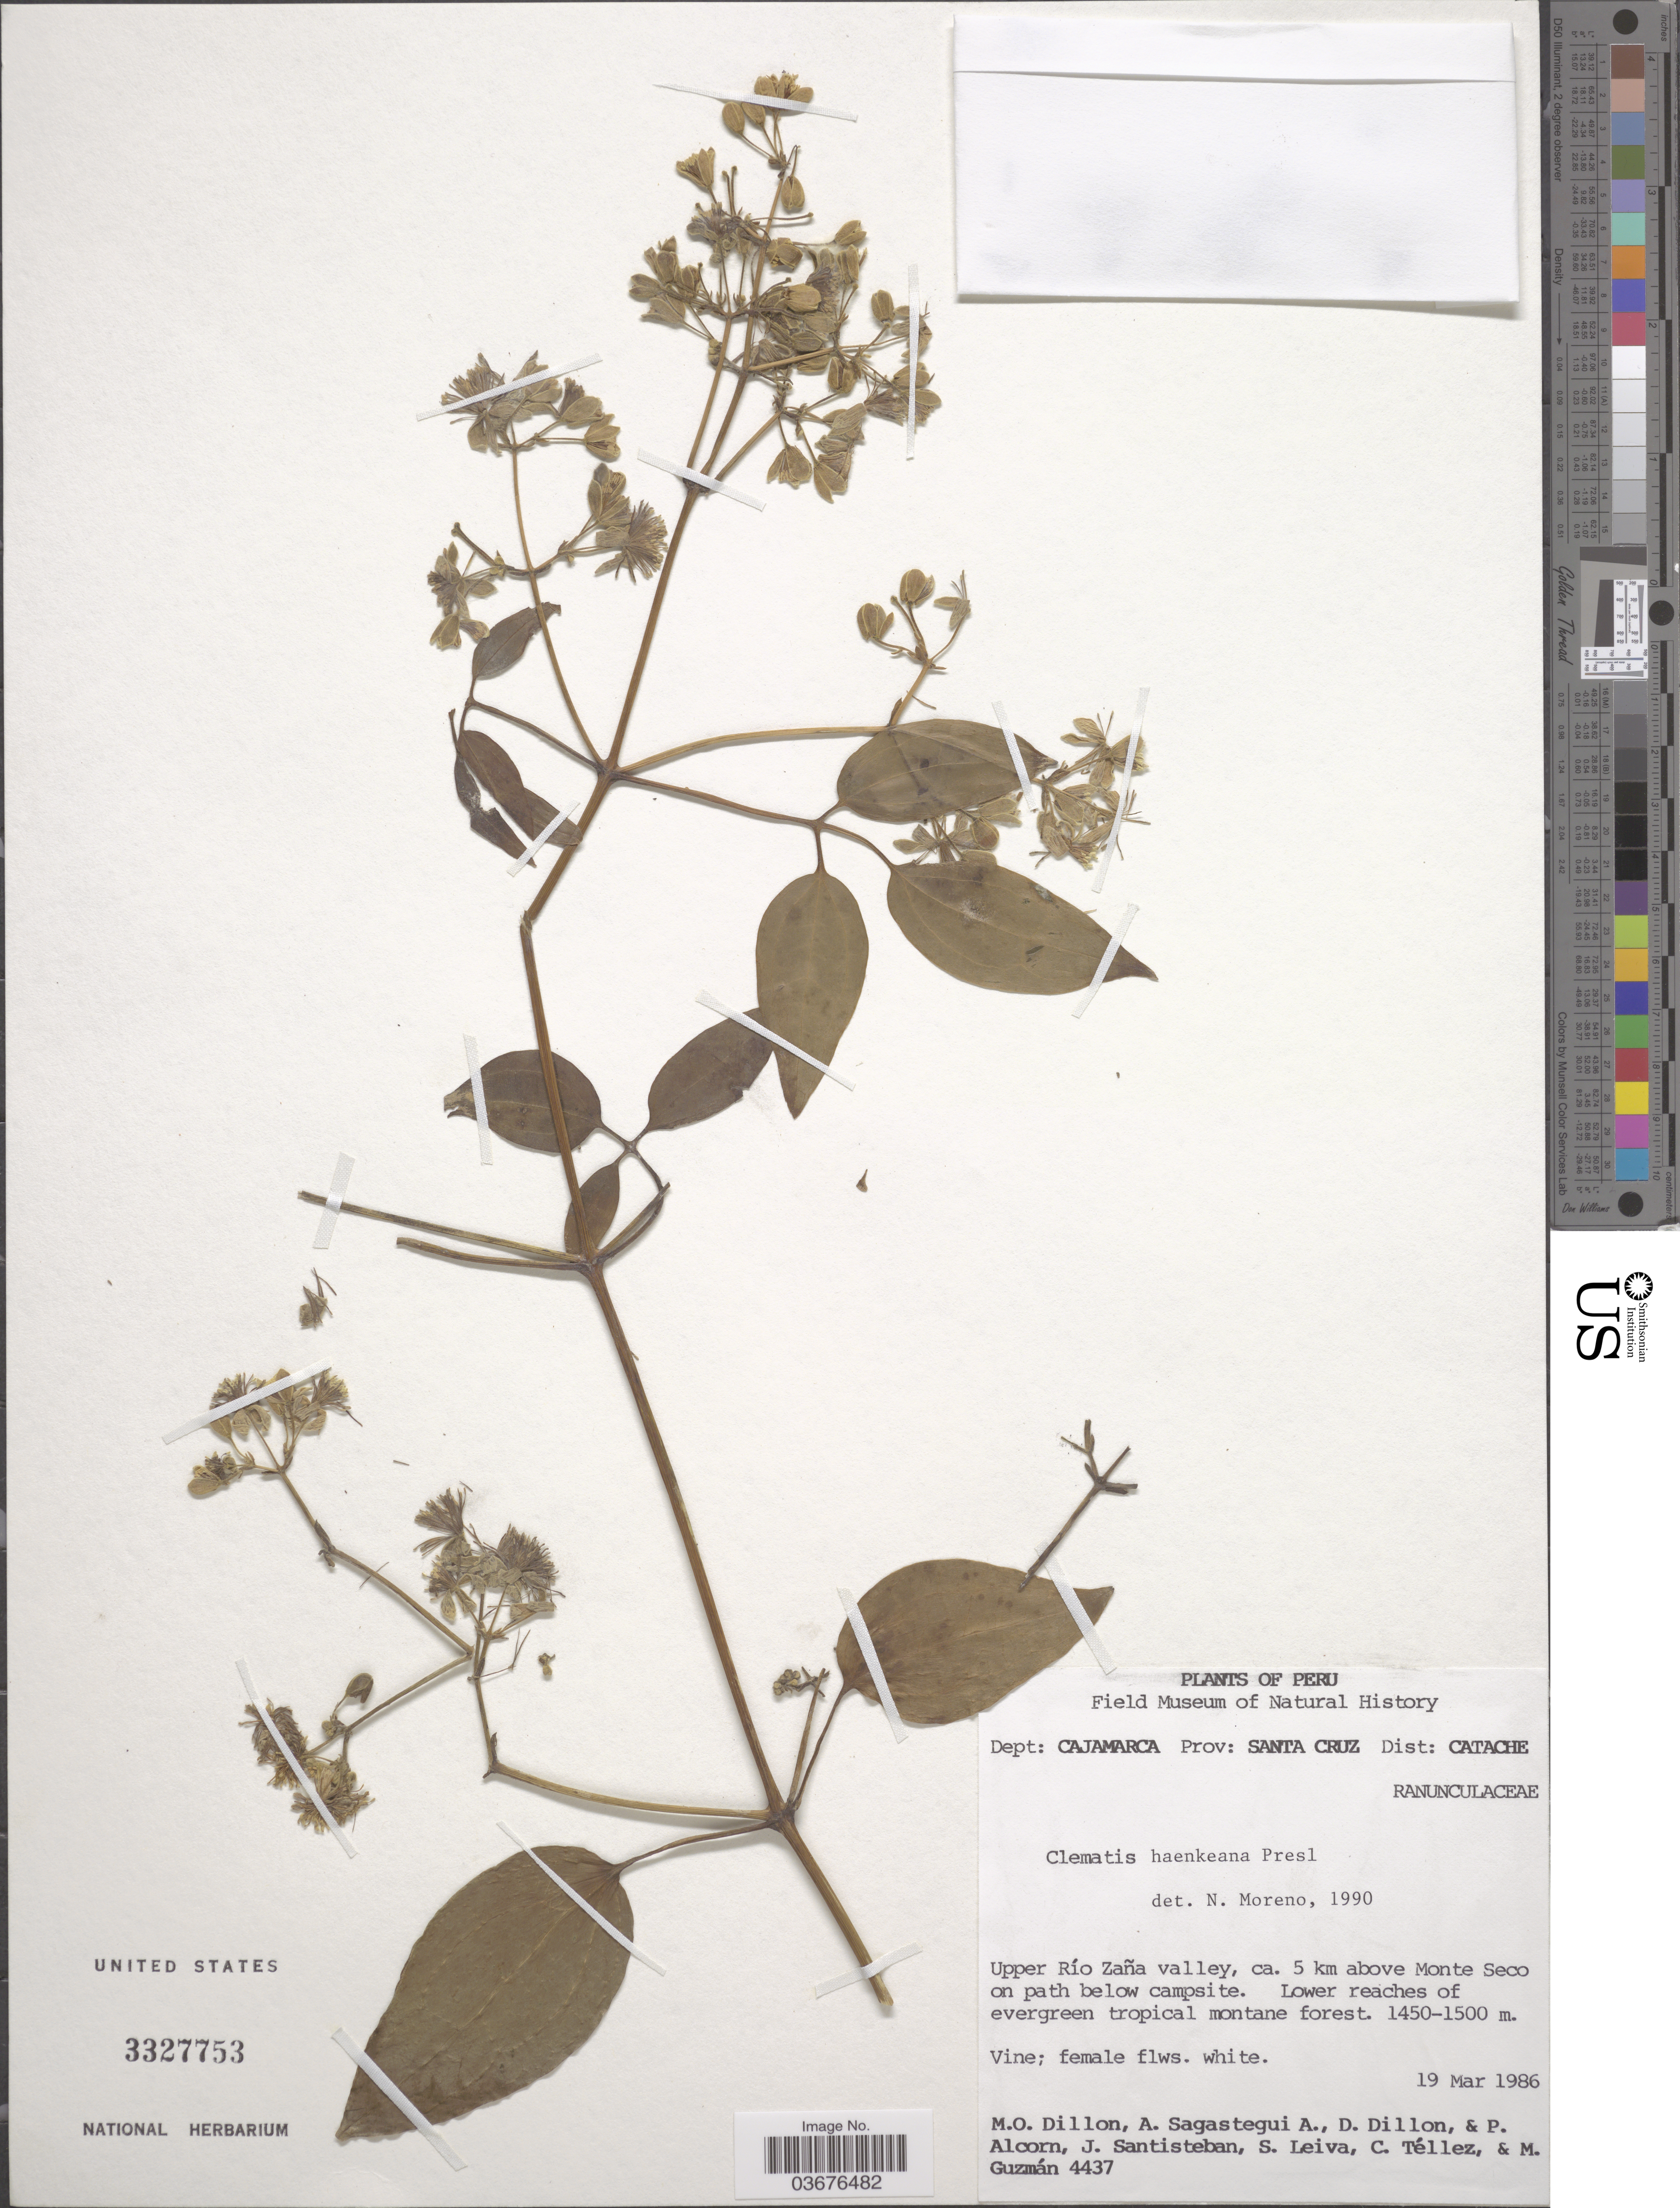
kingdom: Plantae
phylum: Tracheophyta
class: Magnoliopsida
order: Ranunculales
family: Ranunculaceae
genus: Clematis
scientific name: Clematis haenkeana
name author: C. Presl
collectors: M. O. Dillon, A. Sagástegui A., D. Dillon, P. Alcorn & et al.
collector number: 4437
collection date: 1986-03-19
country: Peru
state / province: Cajamarca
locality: Dept: Cajamarca Prov: Santa Cruz Dist: Catache. Upper Río Zaña valley, ca. 5 km above Monte Seco on path below campsite.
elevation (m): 1450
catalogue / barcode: US 3327753